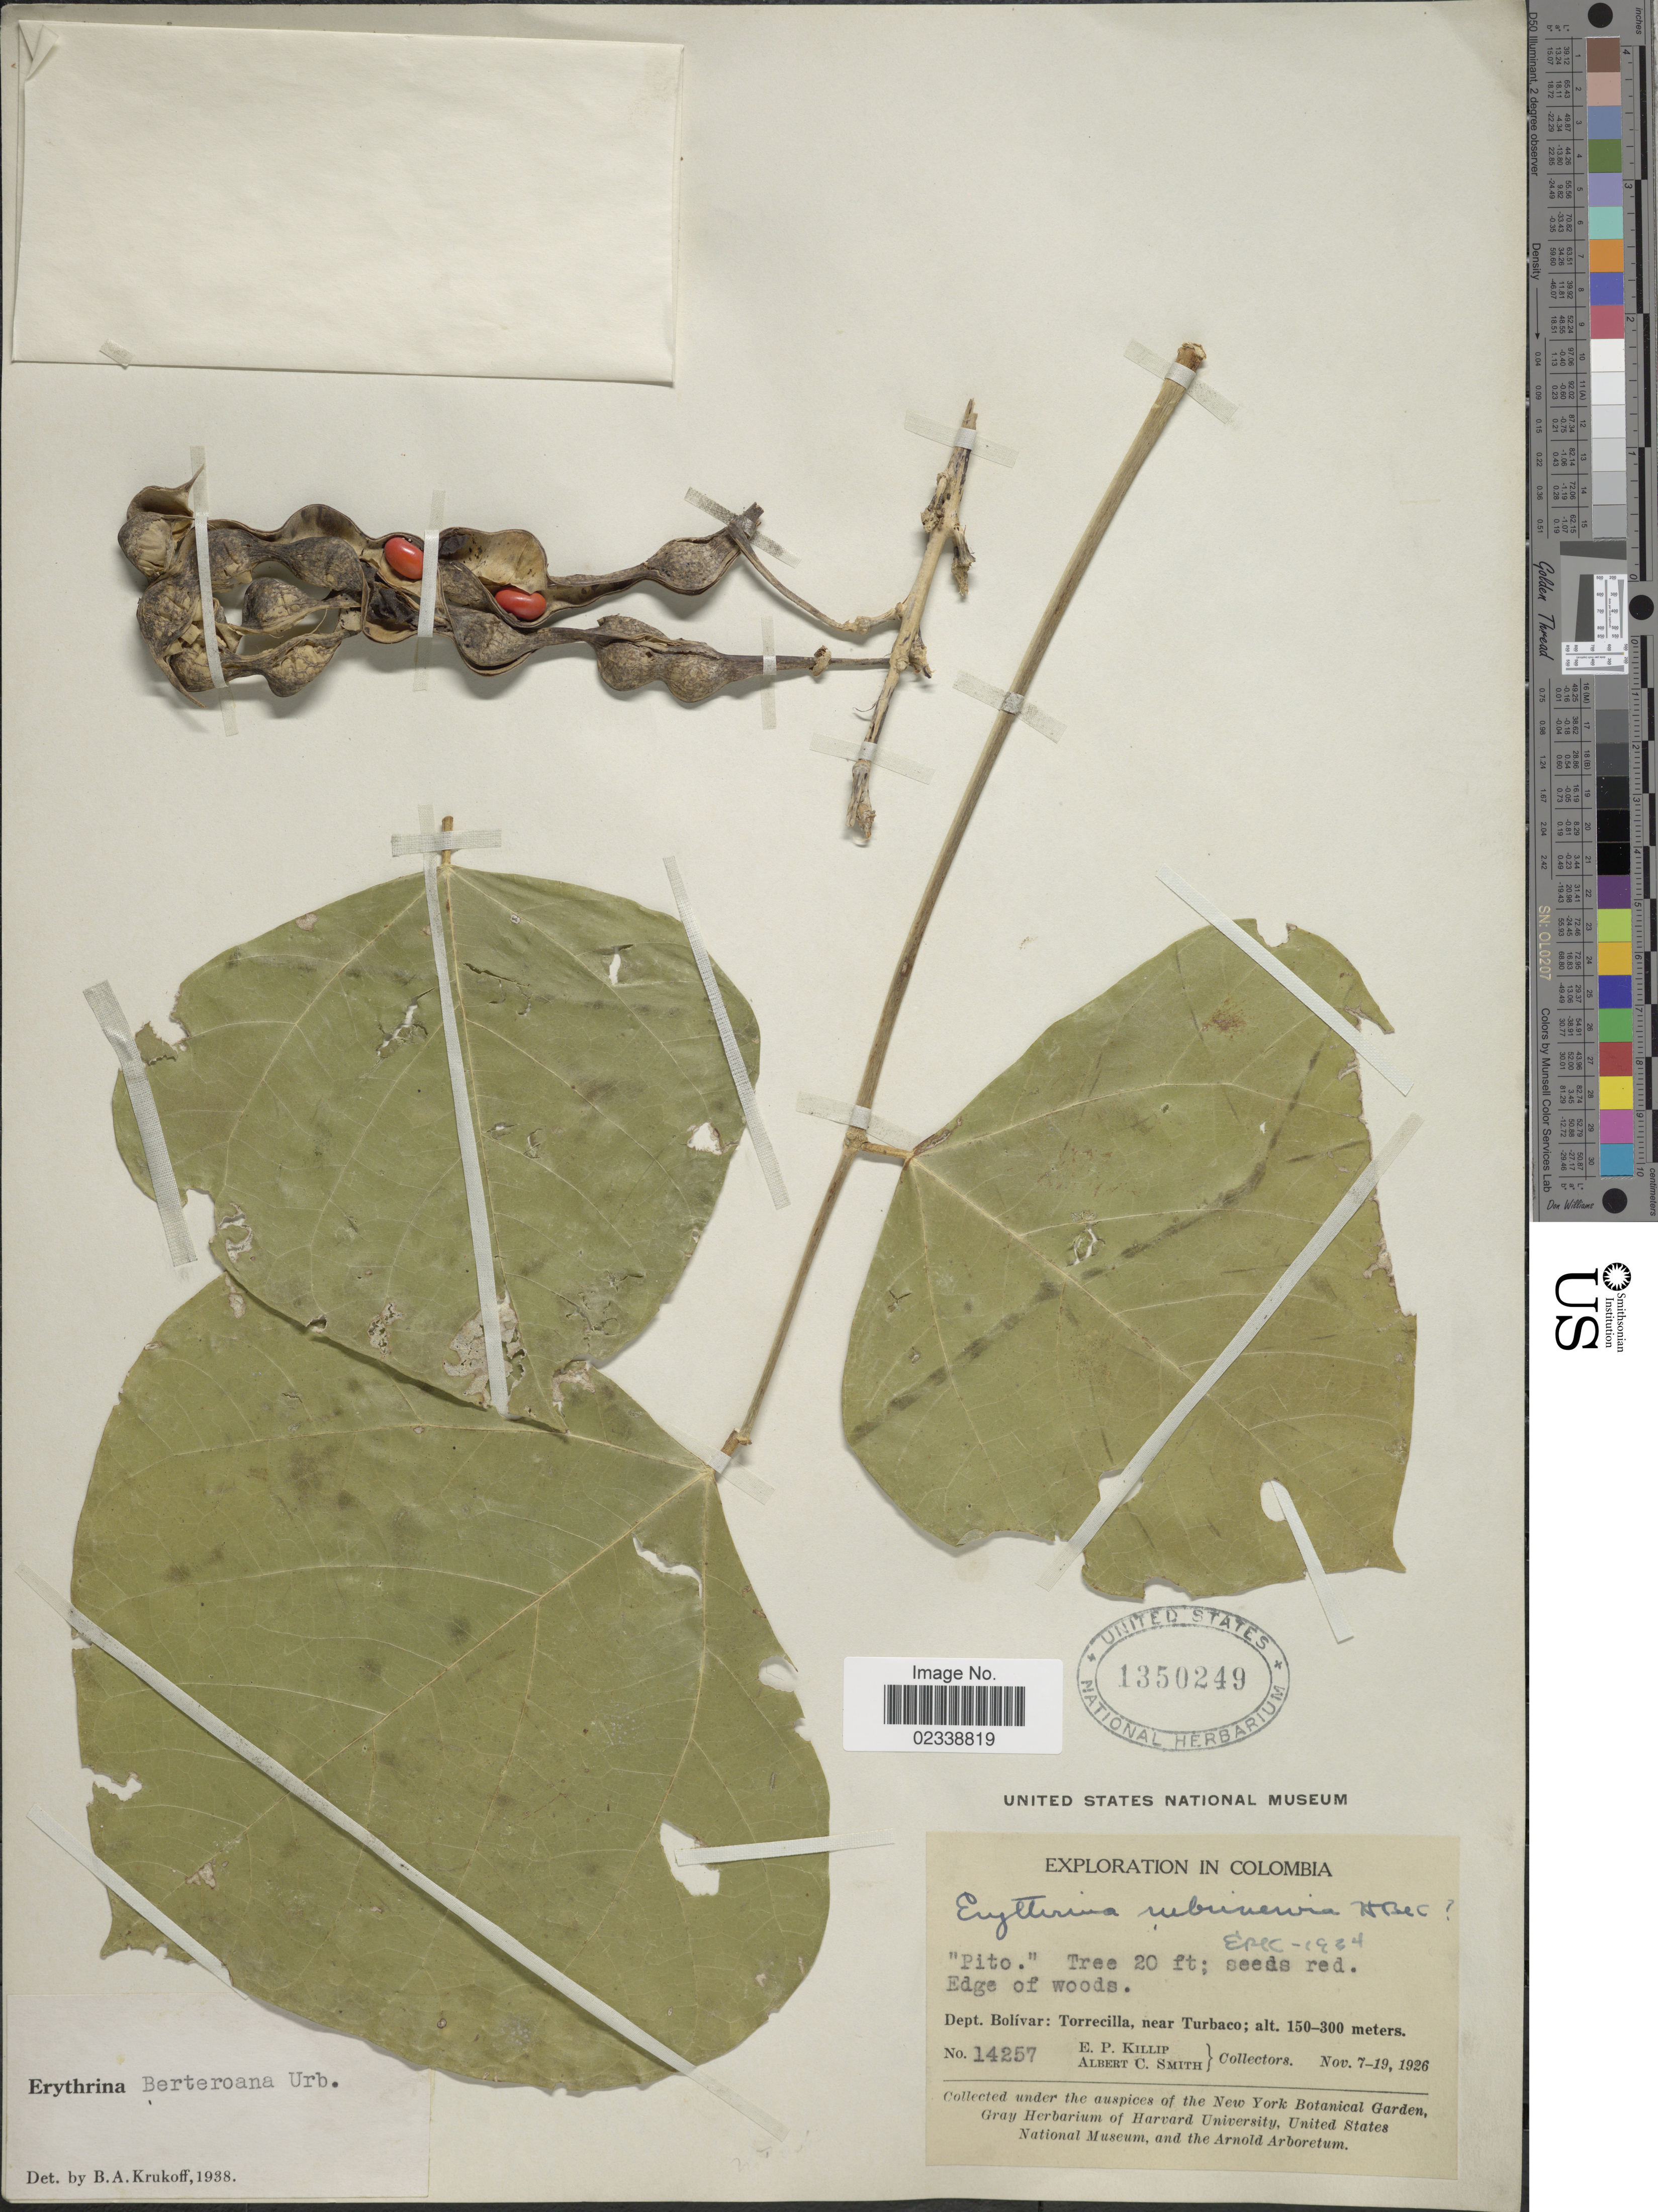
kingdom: Plantae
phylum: Tracheophyta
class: Magnoliopsida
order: Fabales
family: Fabaceae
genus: Erythrina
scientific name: Erythrina berteroana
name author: Urb.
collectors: E. P. Killip & A. C. Smith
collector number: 14257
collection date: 1926-11-07/1926-11-19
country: Colombia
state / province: Bolívar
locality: Torrecilla, near Turbaco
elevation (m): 150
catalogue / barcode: US 1350249